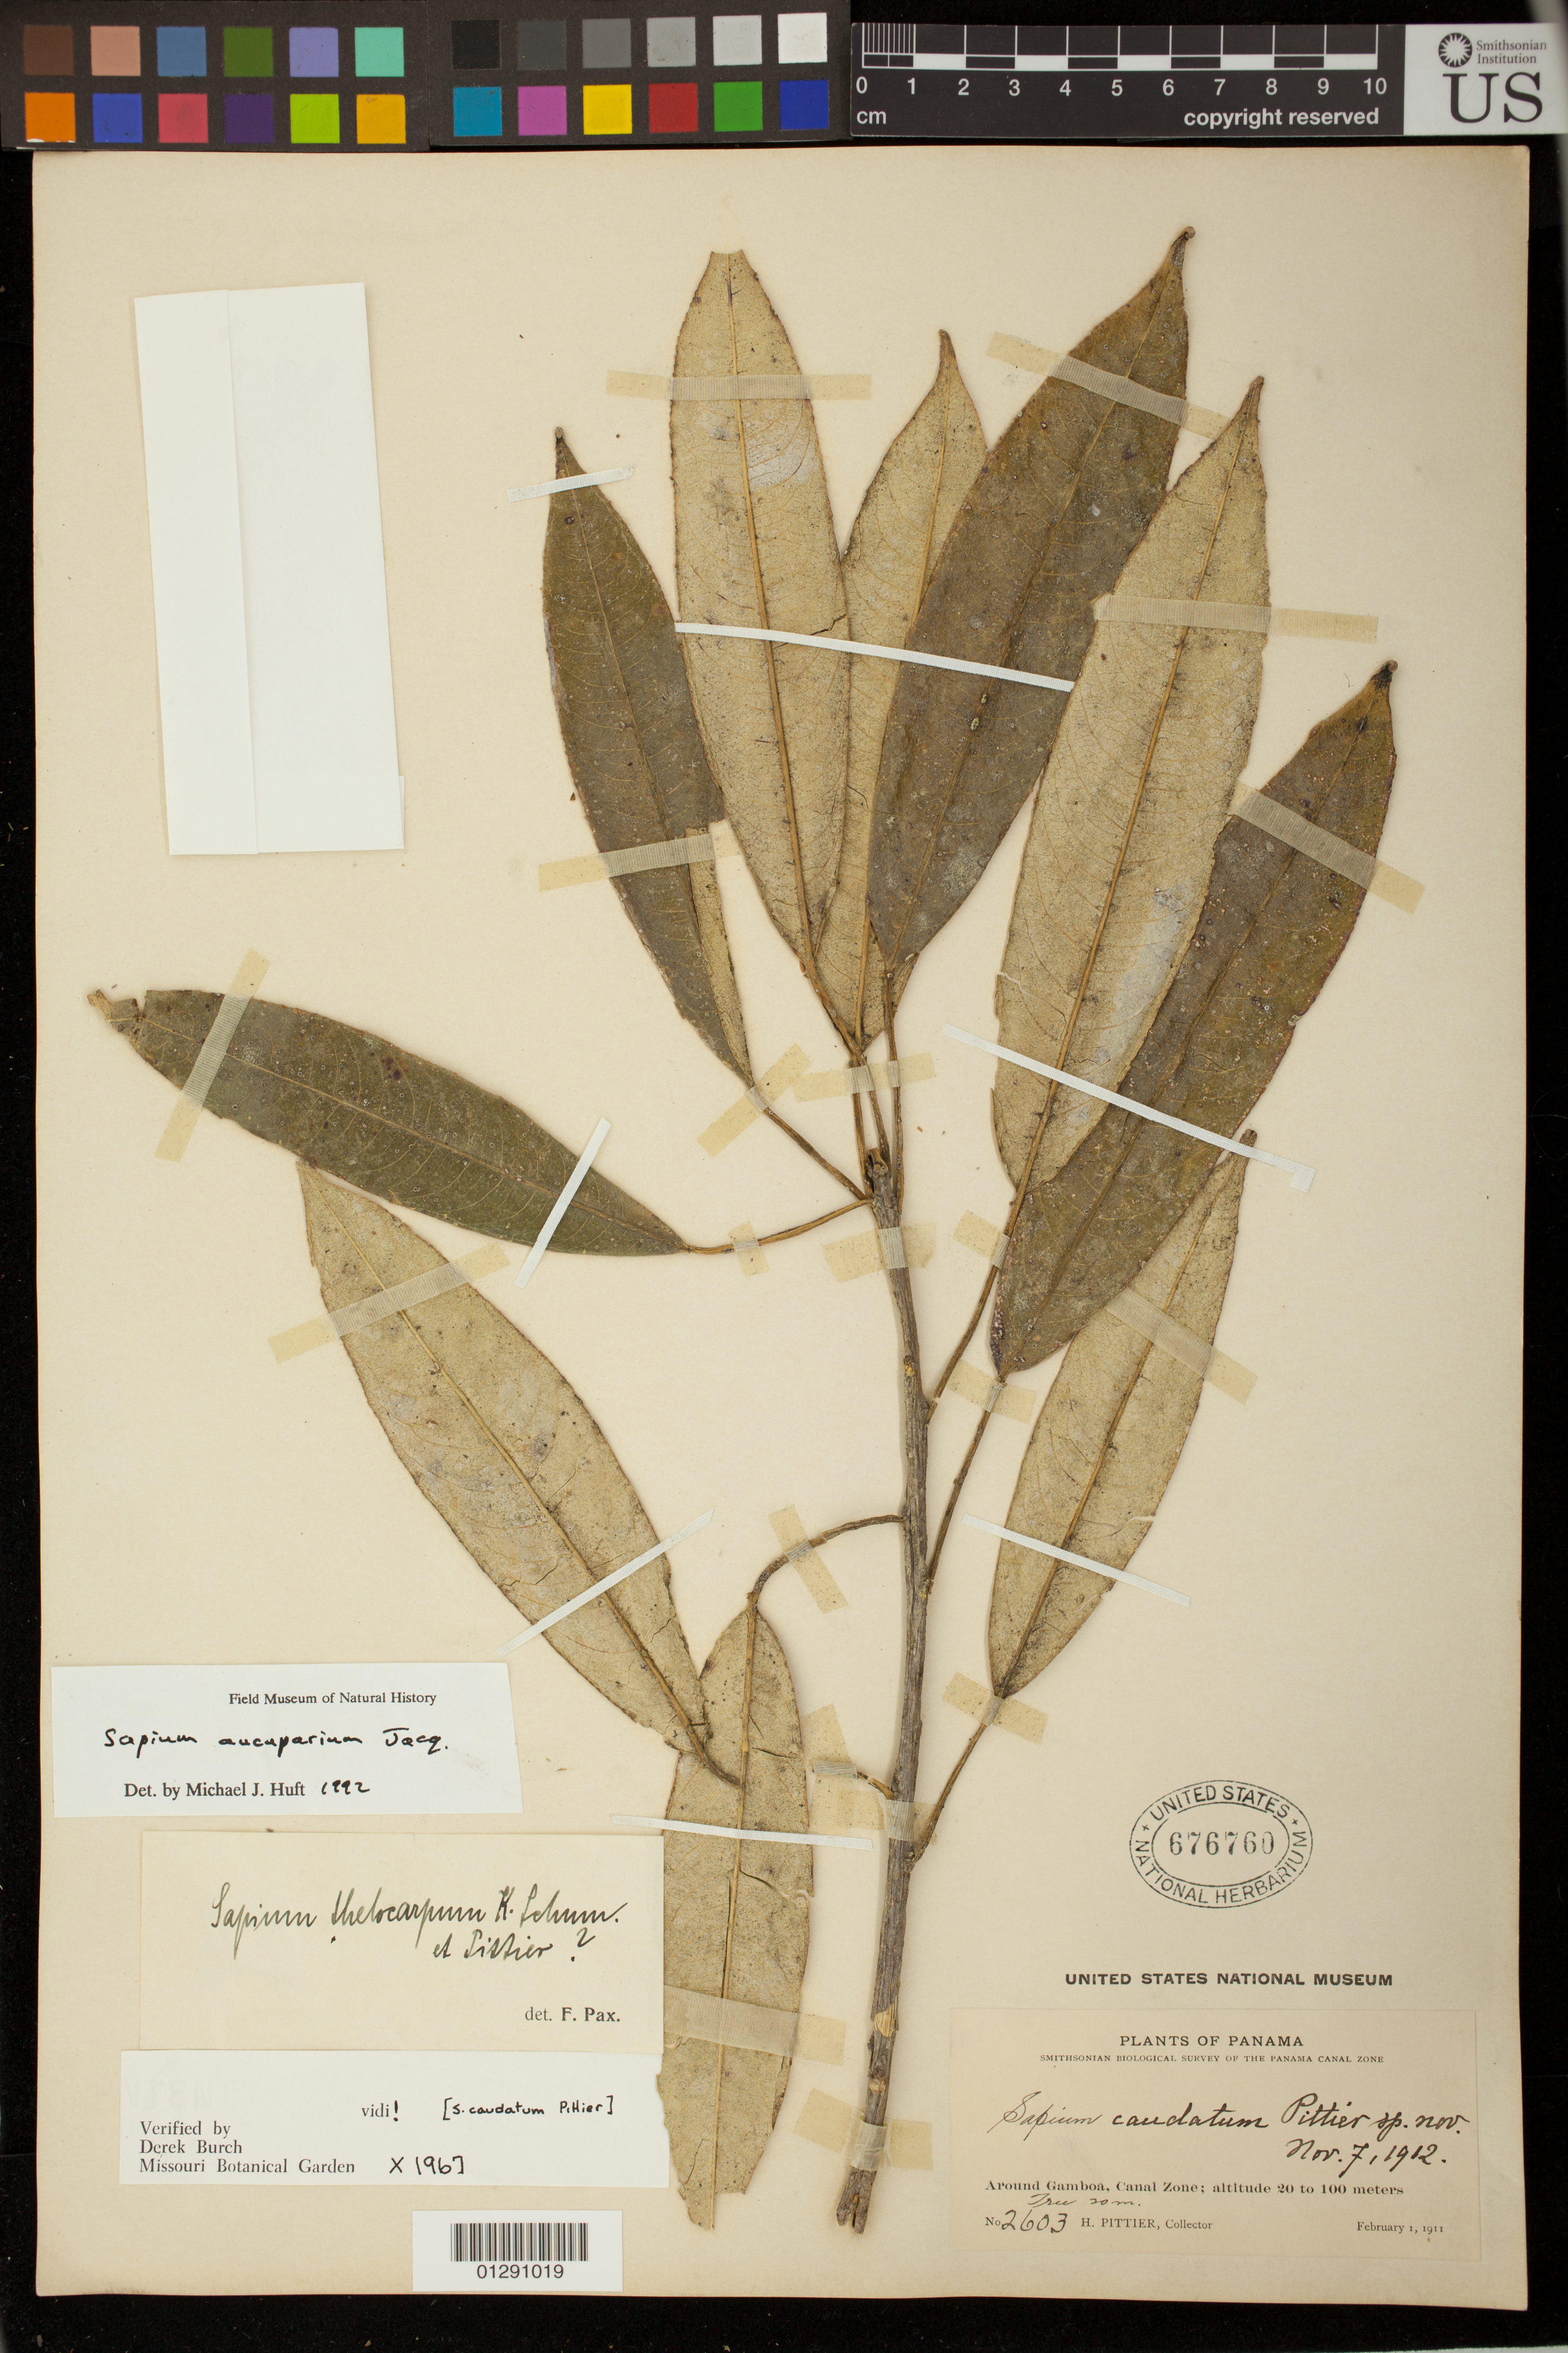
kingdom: Plantae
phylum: Tracheophyta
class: Magnoliopsida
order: Malpighiales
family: Euphorbiaceae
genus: Sapium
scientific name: Sapium caudatum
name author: Pittier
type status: Syntype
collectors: H. F. Pittier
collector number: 2603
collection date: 1911-02-01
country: Panama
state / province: Colón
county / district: Canal Zone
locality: Canal Zone, Gamboa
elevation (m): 20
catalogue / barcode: US 676760